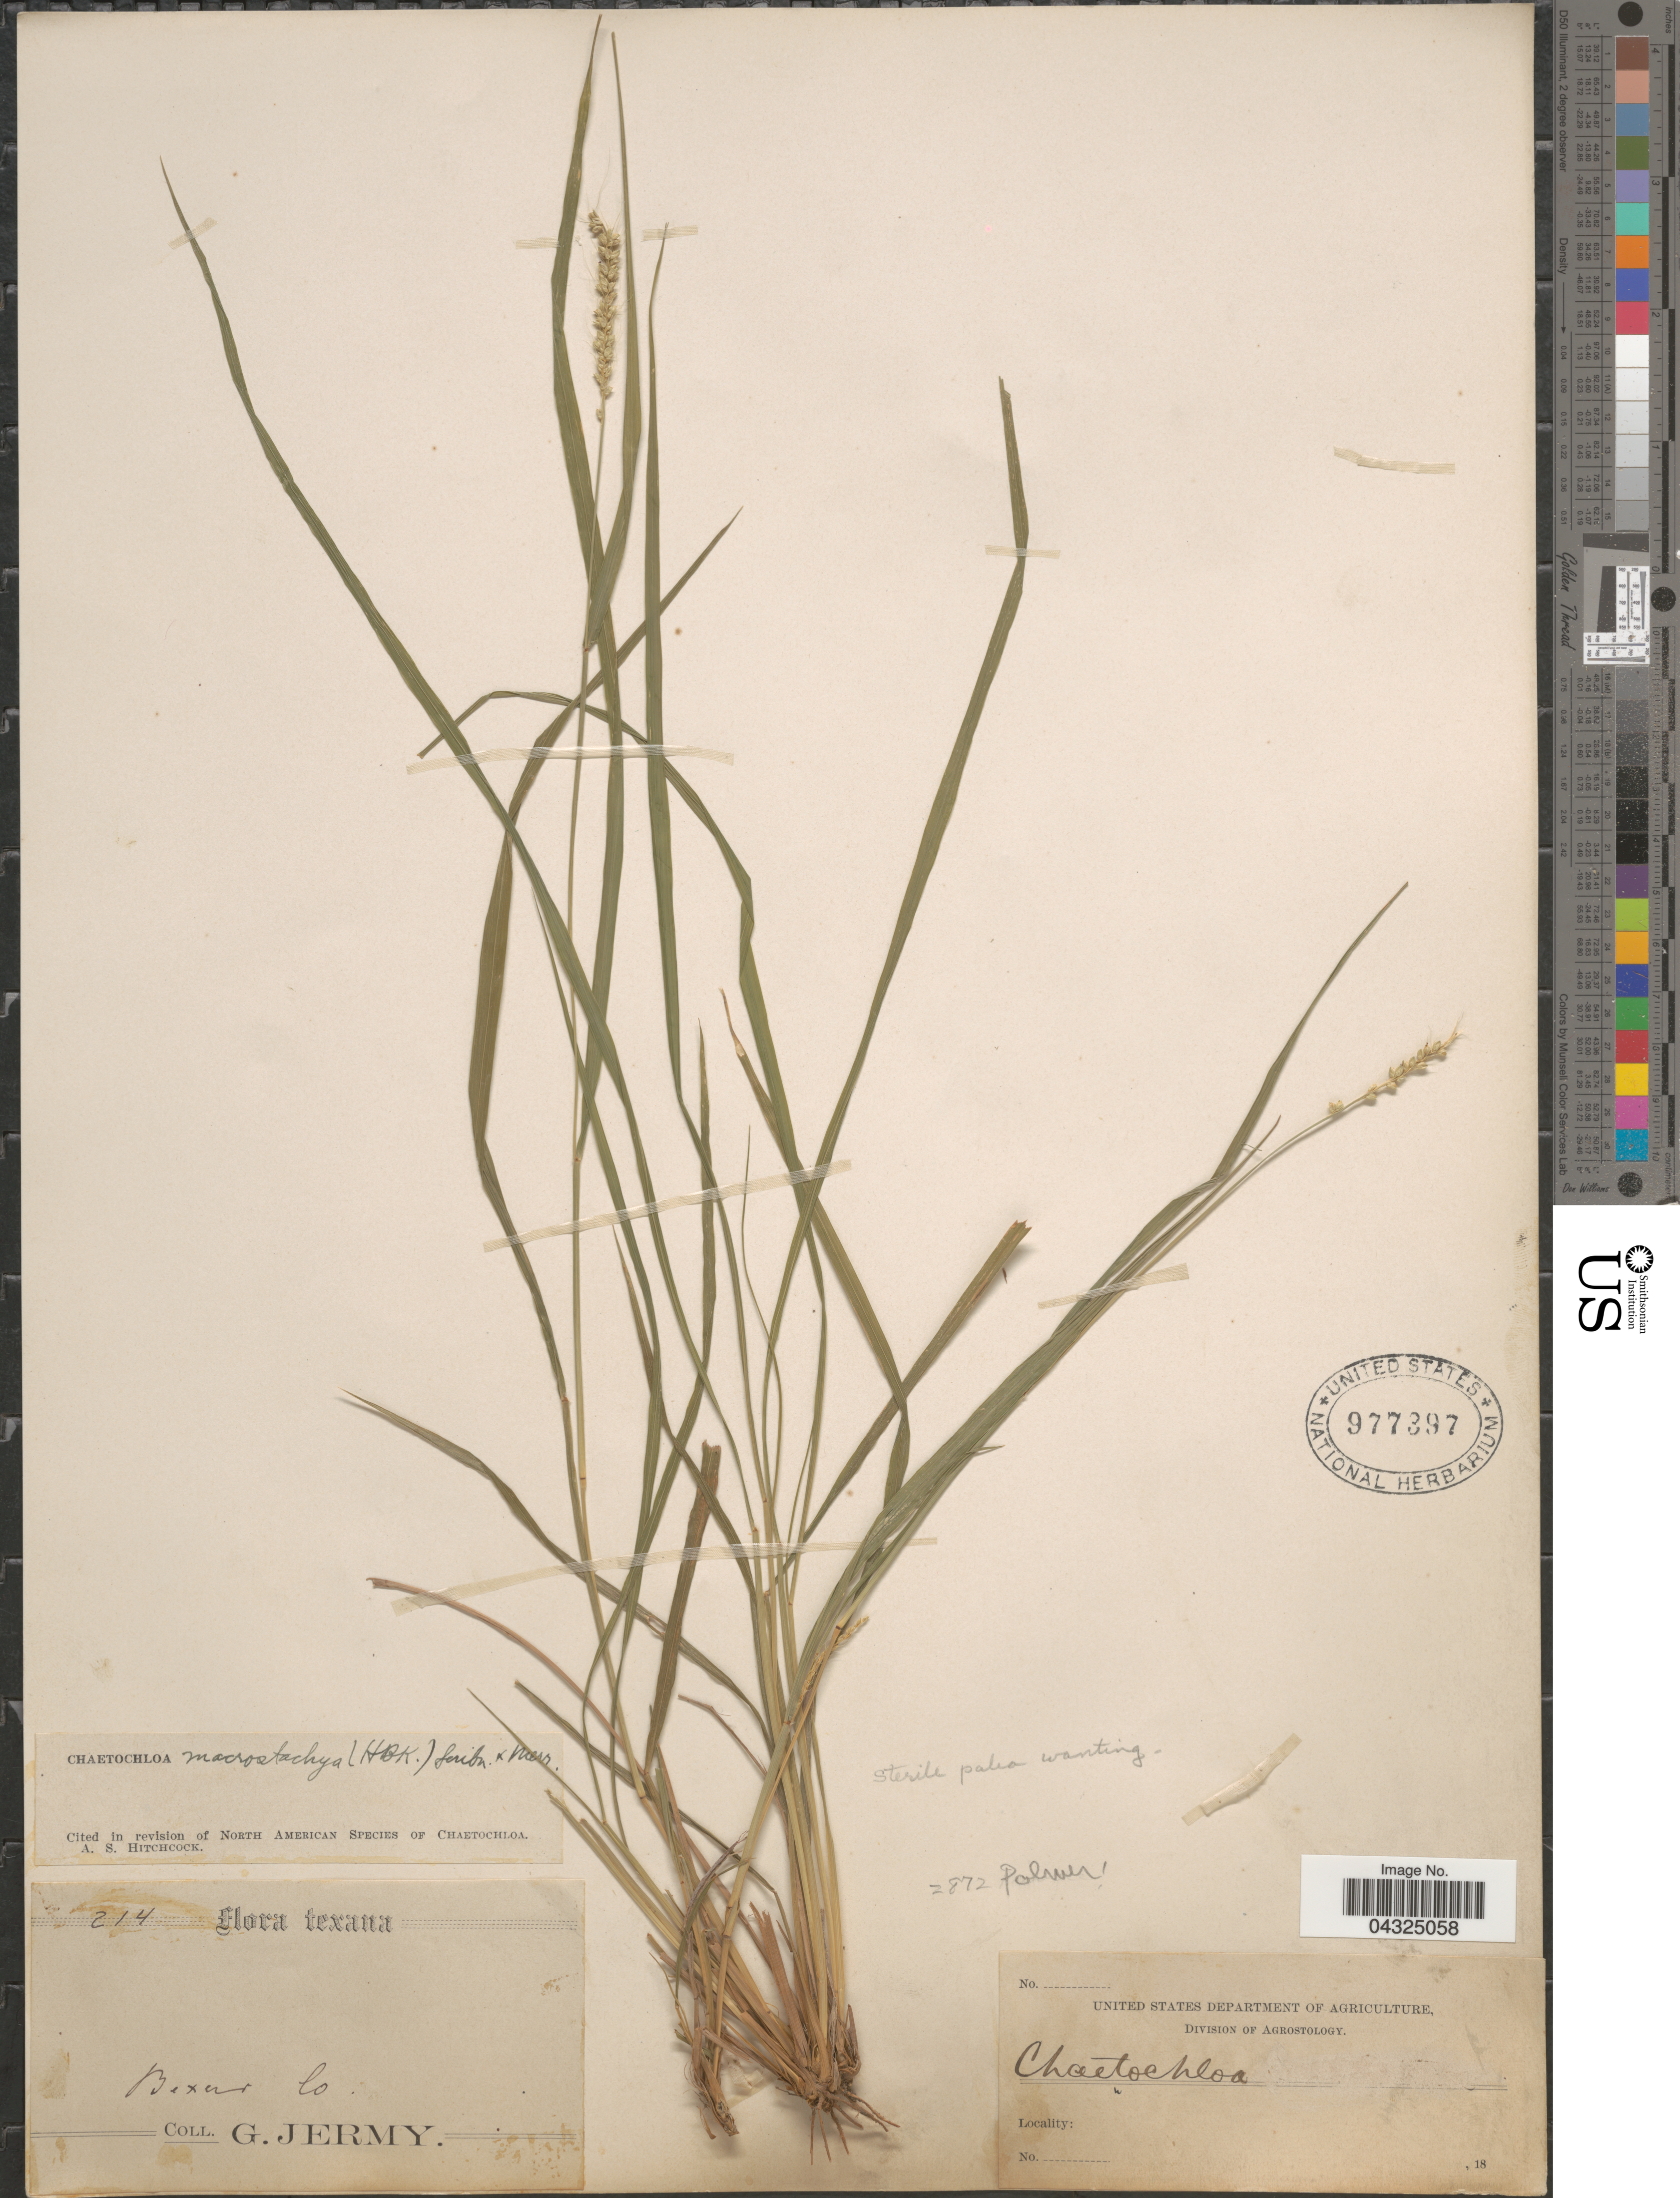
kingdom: Plantae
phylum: Tracheophyta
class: Liliopsida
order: Poales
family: Poaceae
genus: Setaria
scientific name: Setaria leucopila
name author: (Scribn. & Merr.) K. Schum.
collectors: G. Jermy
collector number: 214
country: United States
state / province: Texas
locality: Bexar Co.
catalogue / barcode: US 977397